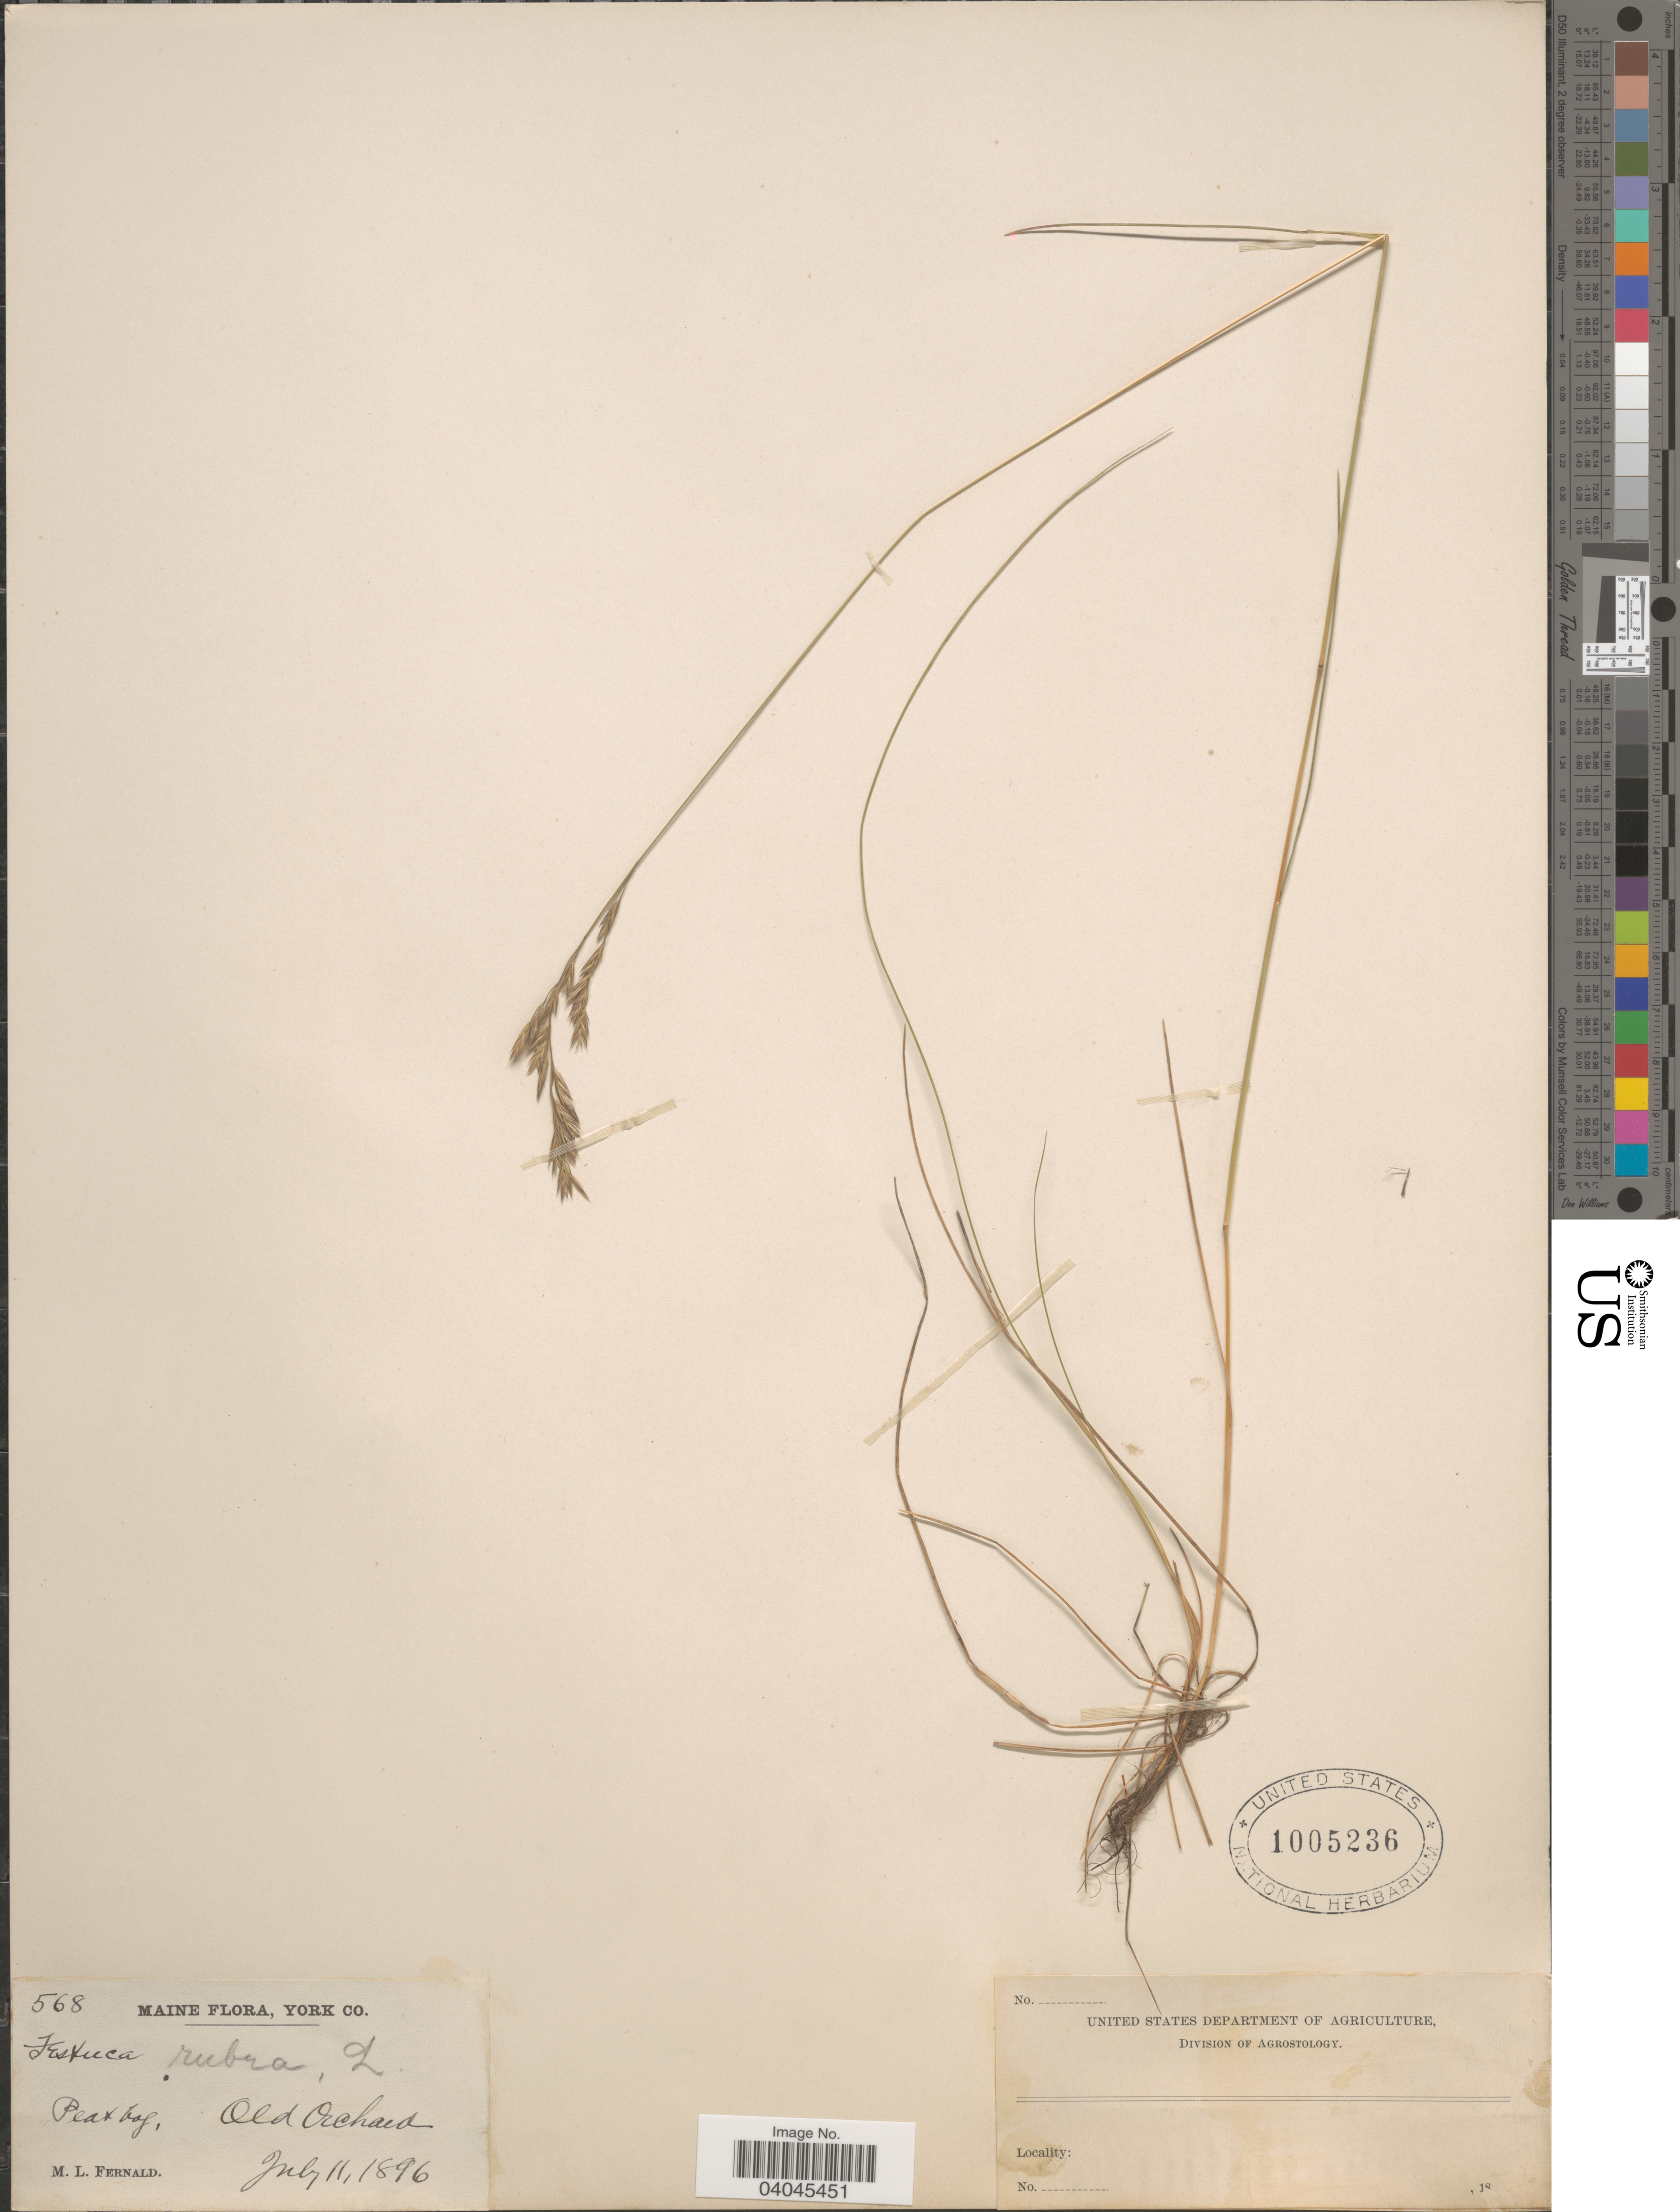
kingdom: Plantae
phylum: Tracheophyta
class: Liliopsida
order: Poales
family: Poaceae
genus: Festuca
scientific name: Festuca rubra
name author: L.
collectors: M. L. Fernald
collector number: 568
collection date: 1896-07-11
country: United States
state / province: Maine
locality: York Co. Peat bog, Old Orchard.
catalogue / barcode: US 1005236